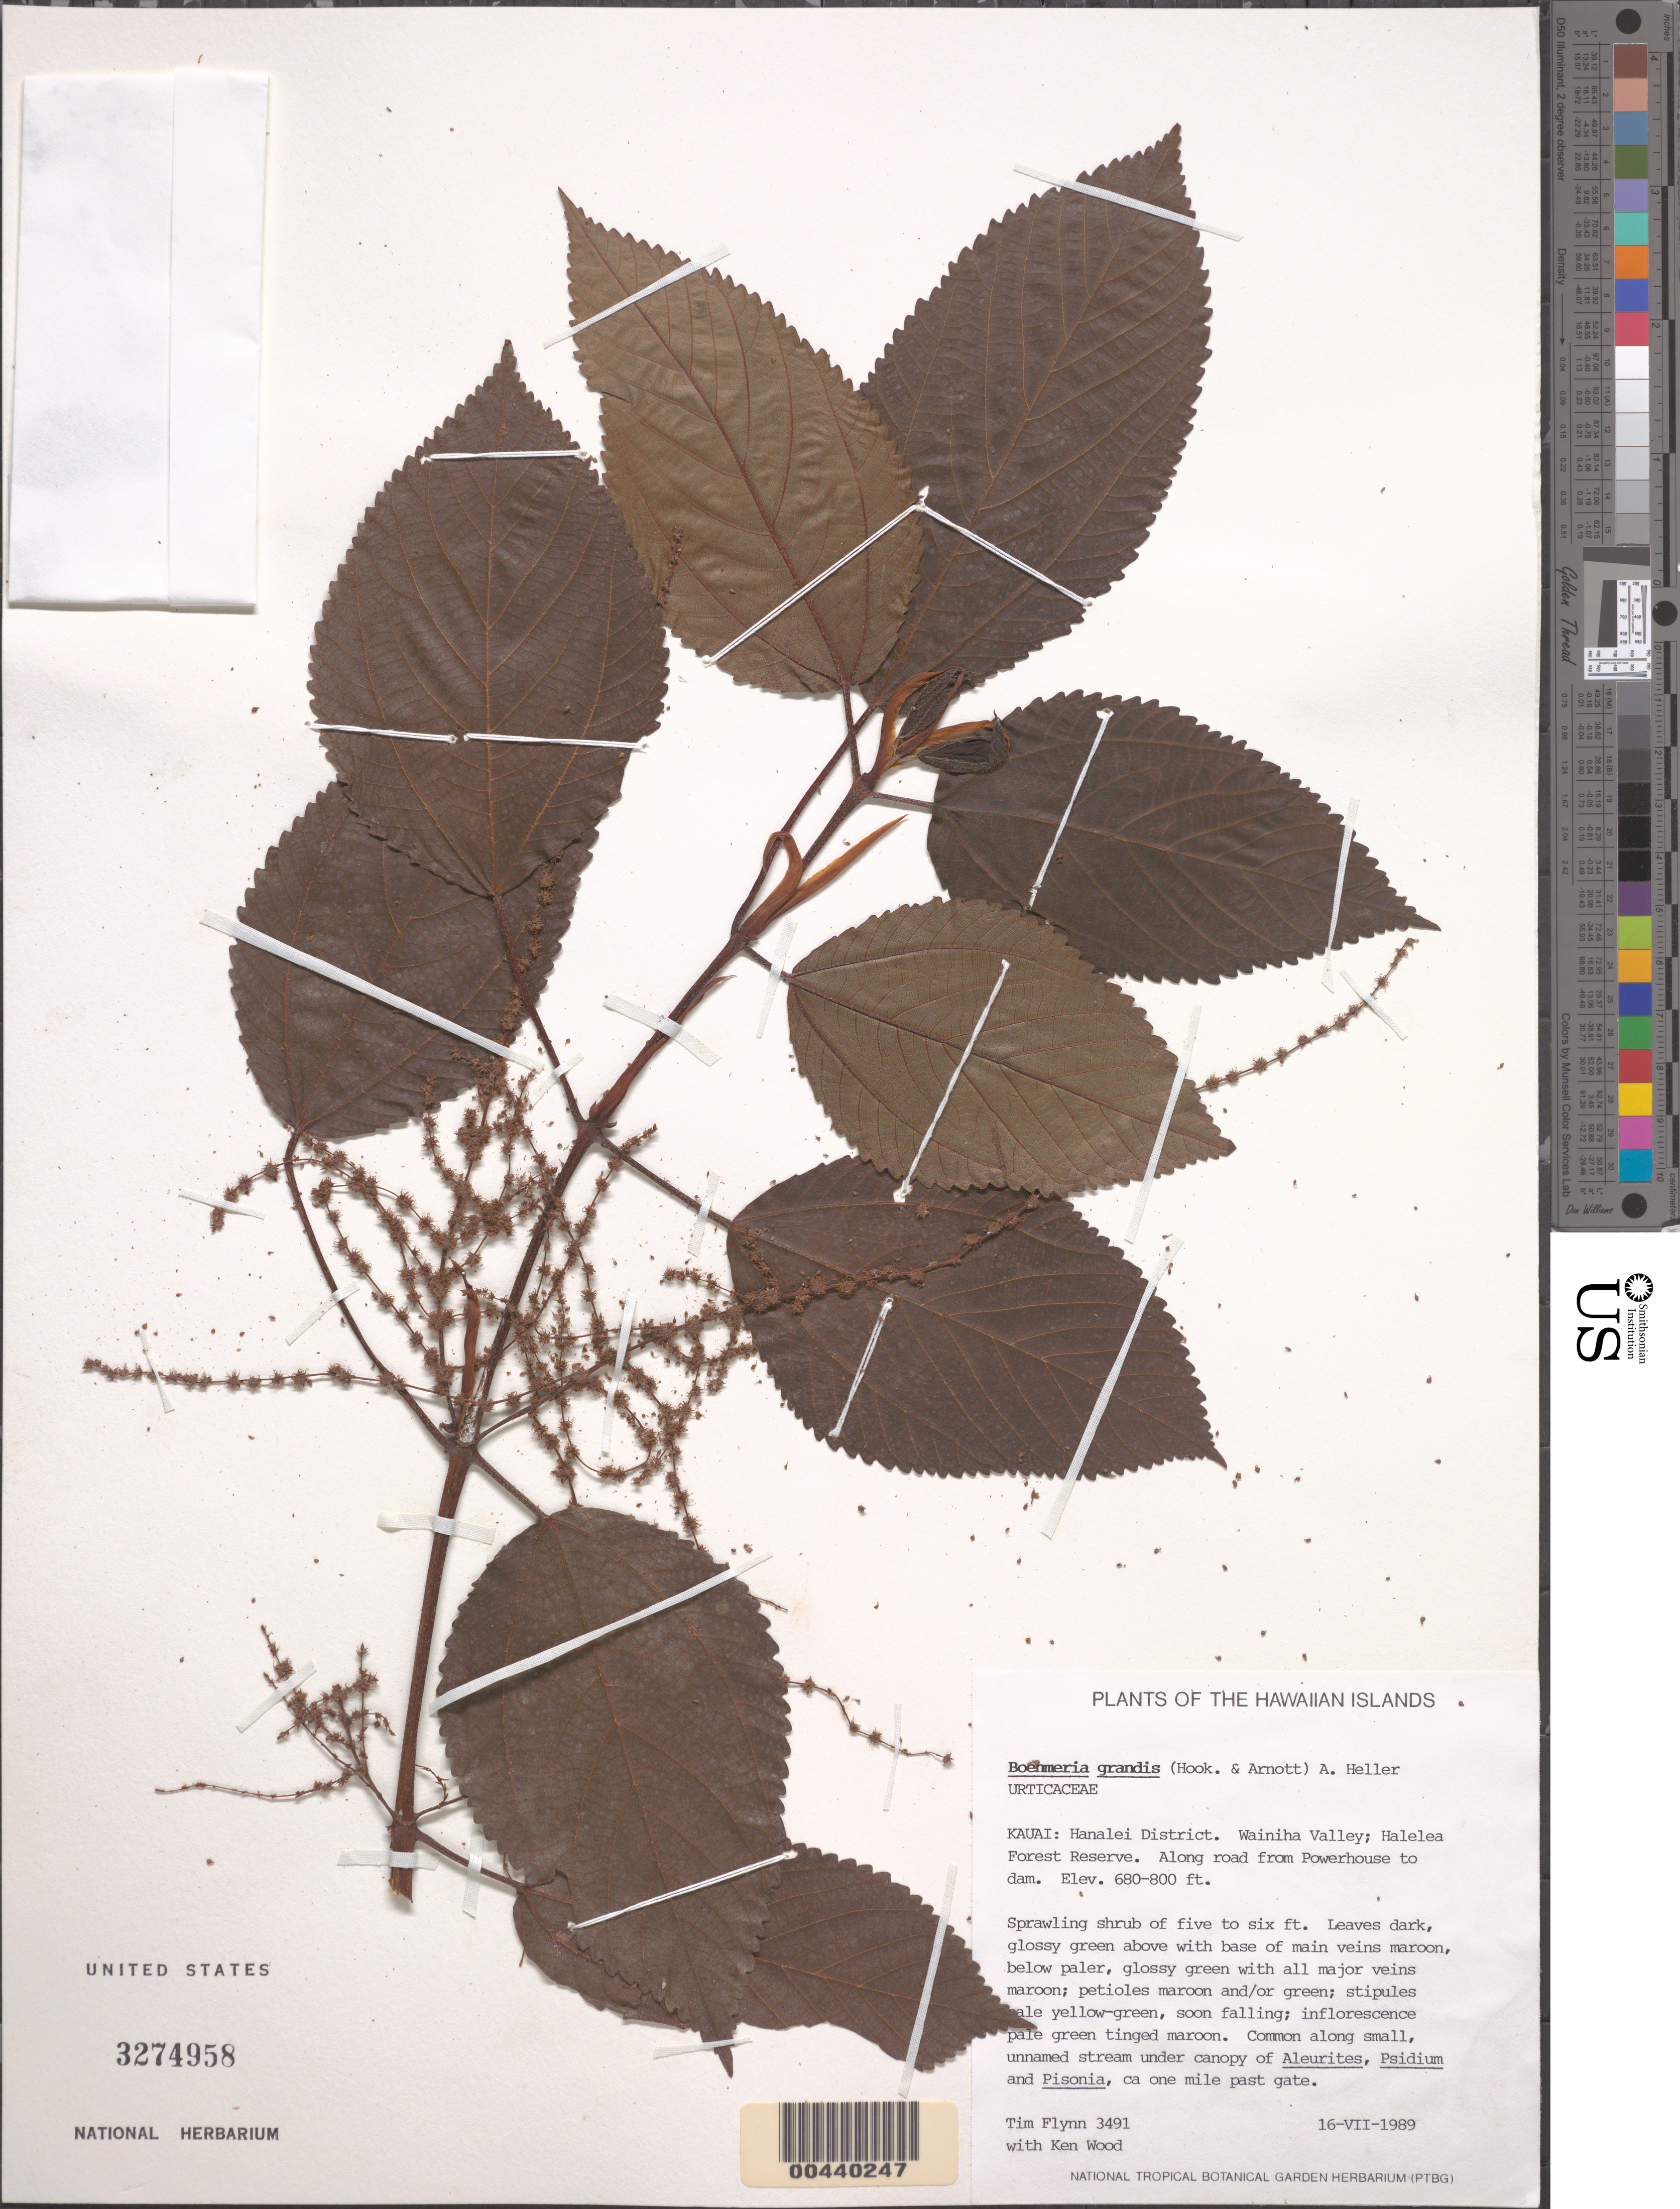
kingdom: Plantae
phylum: Tracheophyta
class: Magnoliopsida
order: Rosales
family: Urticaceae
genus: Boehmeria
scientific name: Boehmeria grandis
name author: (Hook. & Arn.) A. Heller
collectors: T. W. Flynn & K. Wood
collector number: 3491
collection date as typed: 16 Jul 1989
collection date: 1989-07-16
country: United States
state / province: Hawaii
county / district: Kauai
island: Kaua'i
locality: Hanalei District, Wainiha Valley; Halelea Forest Reserve. Along road from Powerhouse to dam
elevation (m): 207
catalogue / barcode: US 3274958